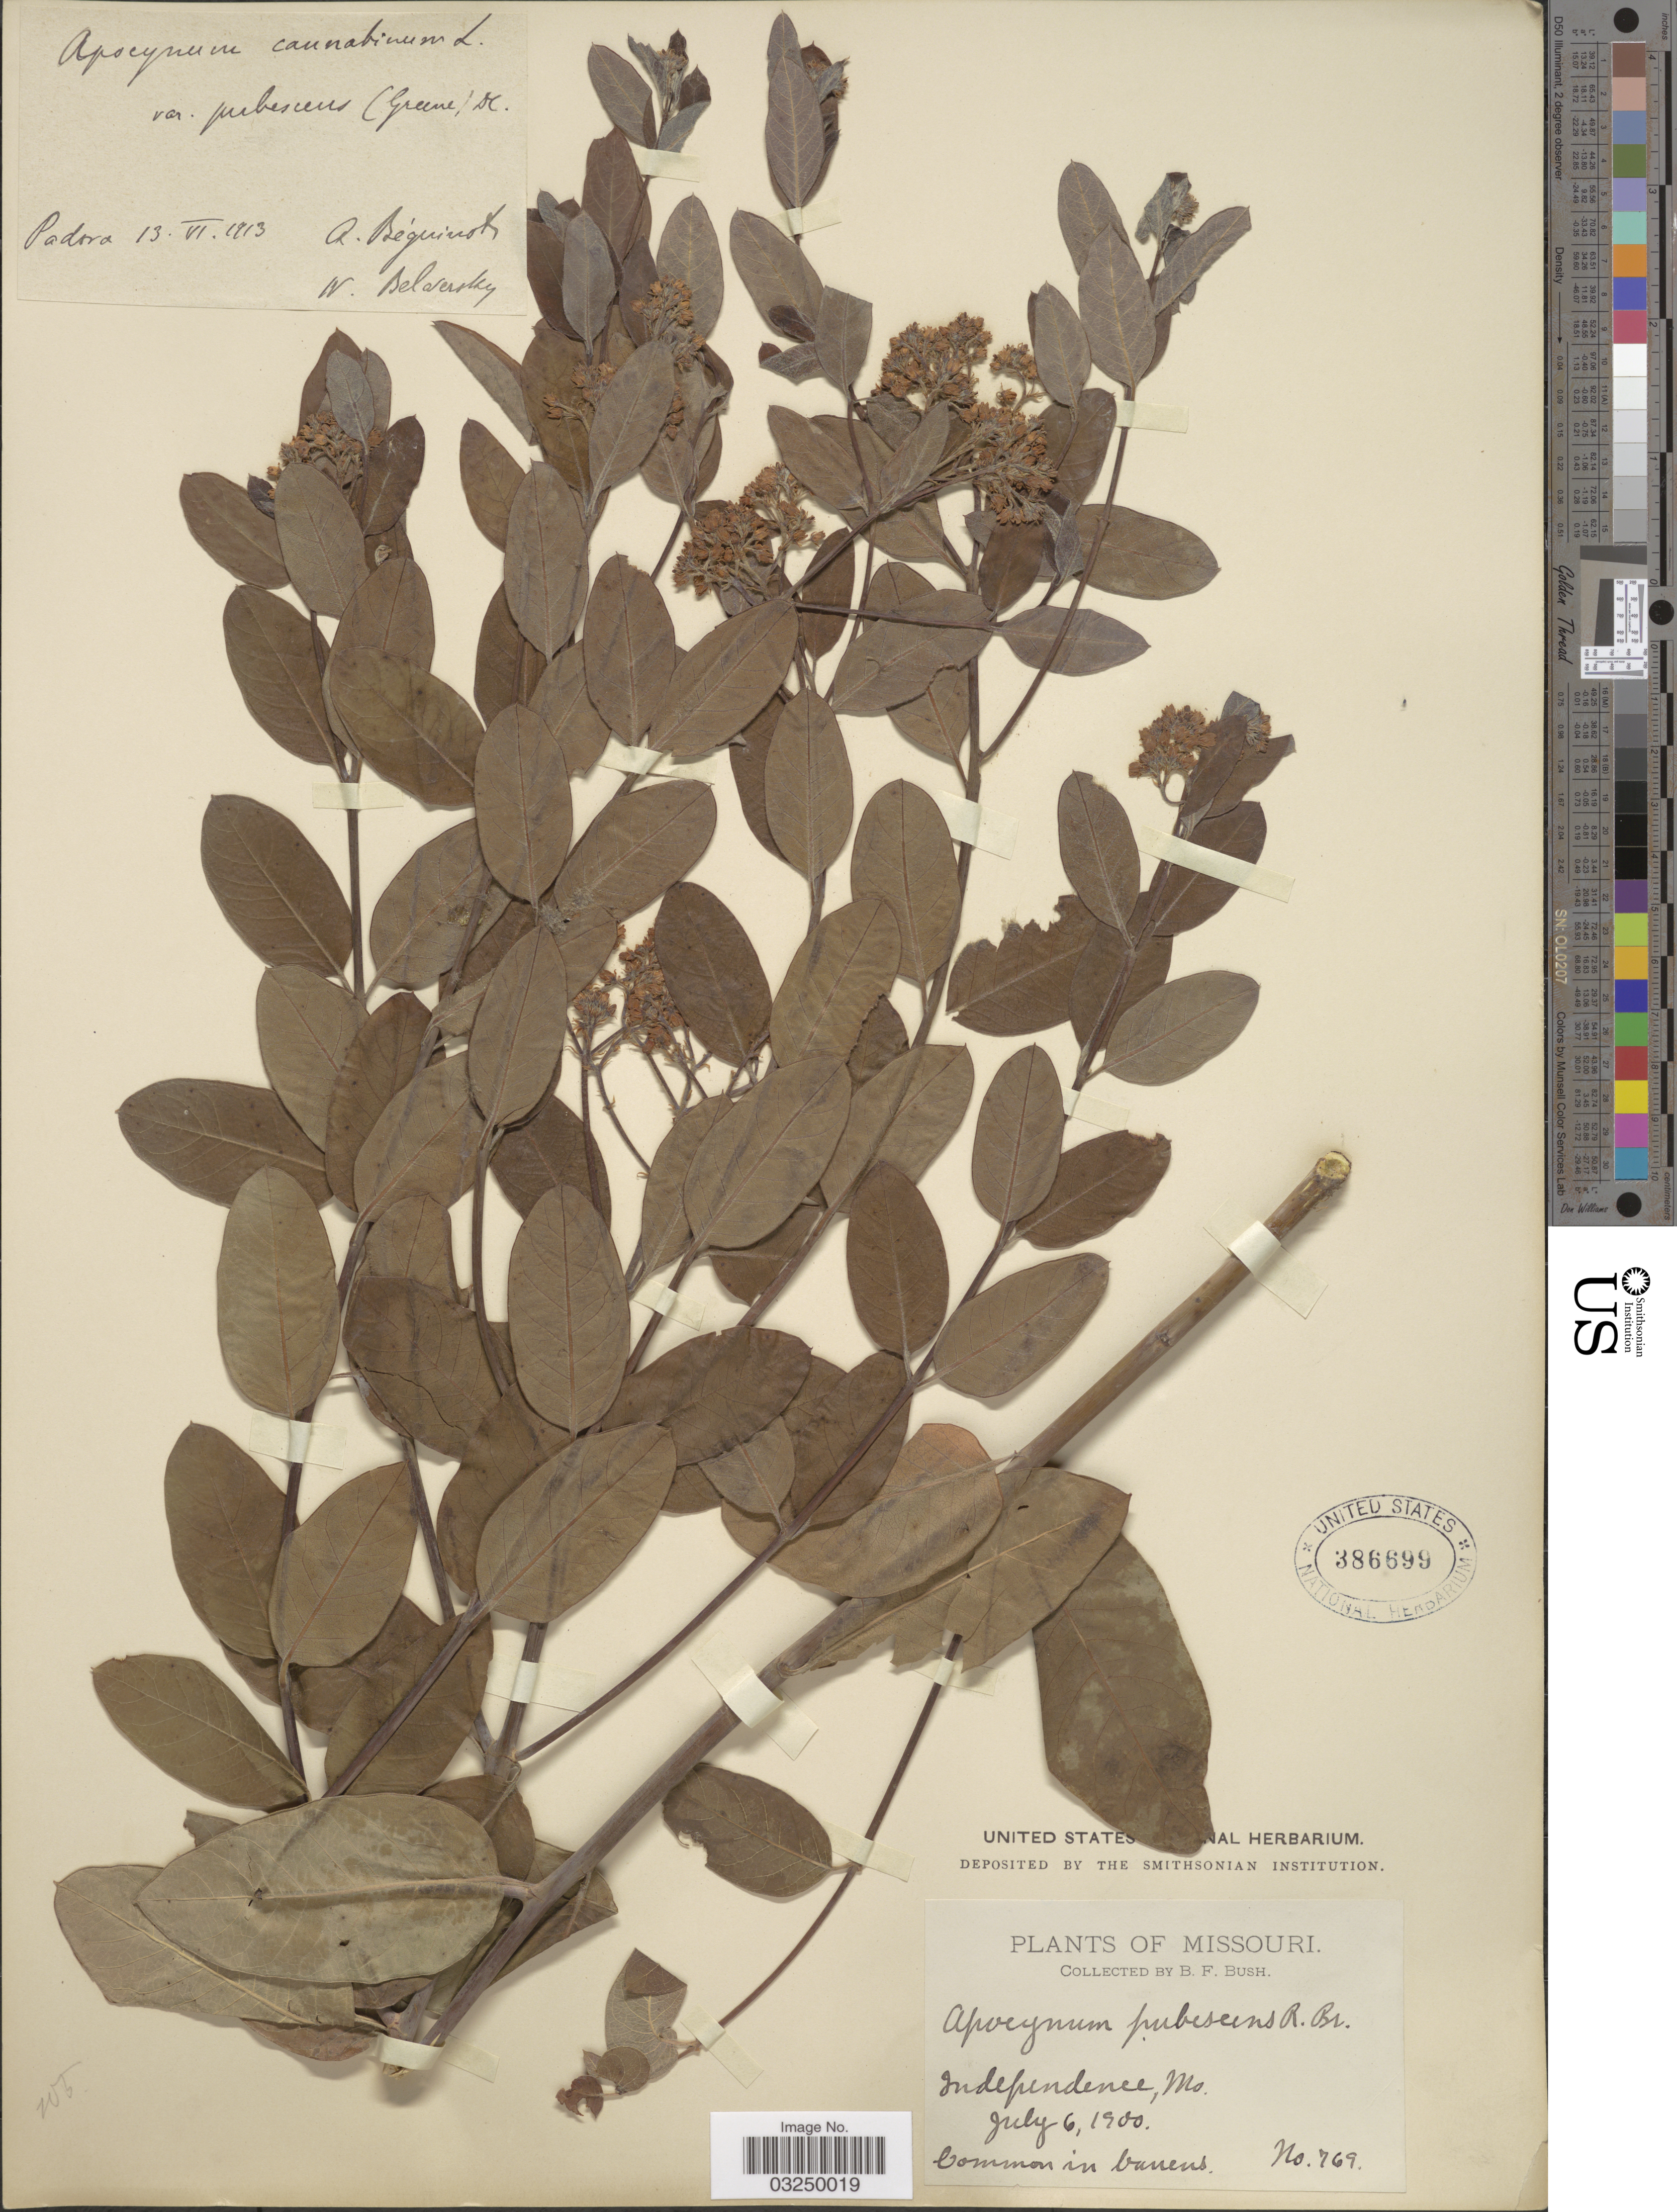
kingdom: Plantae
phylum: Tracheophyta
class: Magnoliopsida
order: Gentianales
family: Apocynaceae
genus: Apocynum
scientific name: Apocynum pubescens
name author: Mitch. ex R. Br.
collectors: B. F. Bush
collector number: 769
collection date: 1900-07-06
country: United States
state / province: Missouri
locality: Independence, Mo.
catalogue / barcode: US 386699